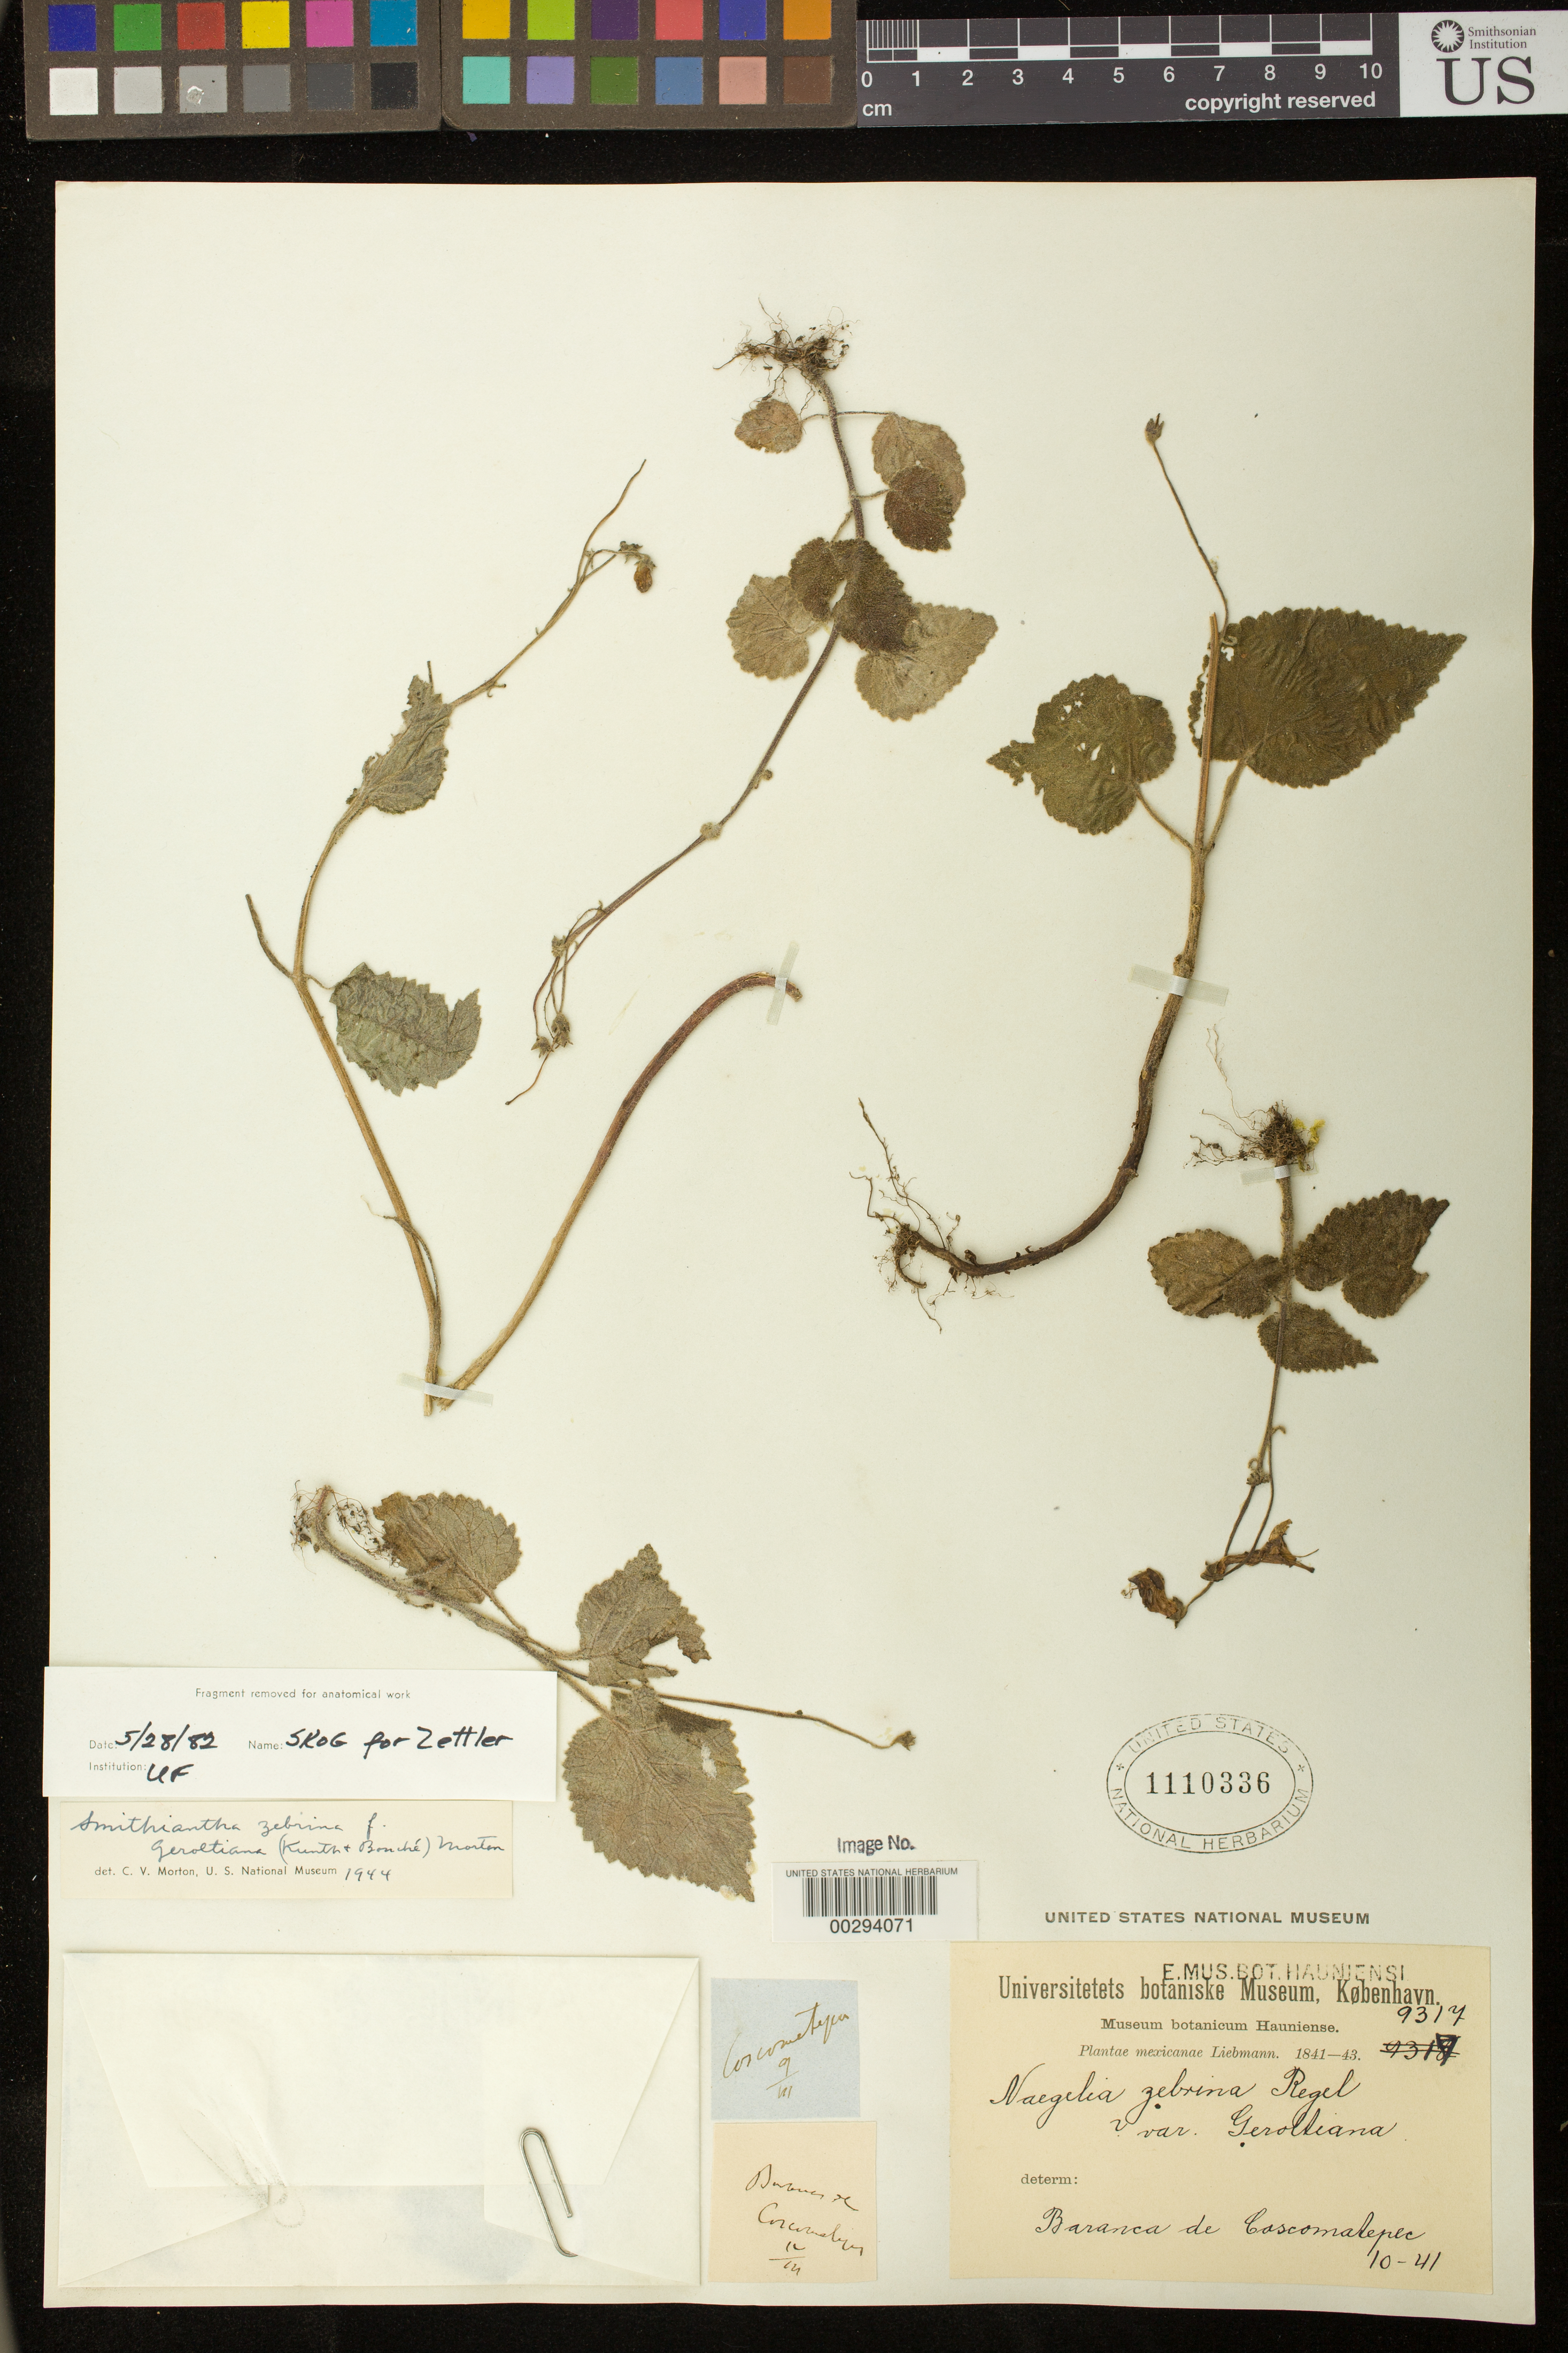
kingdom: Plantae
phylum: Tracheophyta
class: Magnoliopsida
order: Lamiales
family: Gesneriaceae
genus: Smithiantha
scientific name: Smithiantha zebrina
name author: (Paxton) Kuntze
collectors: F. M. Liebmann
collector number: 9317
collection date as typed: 1841-43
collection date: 1841/1843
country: Mexico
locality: Baranca de Cascomatepec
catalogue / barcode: US 1110336